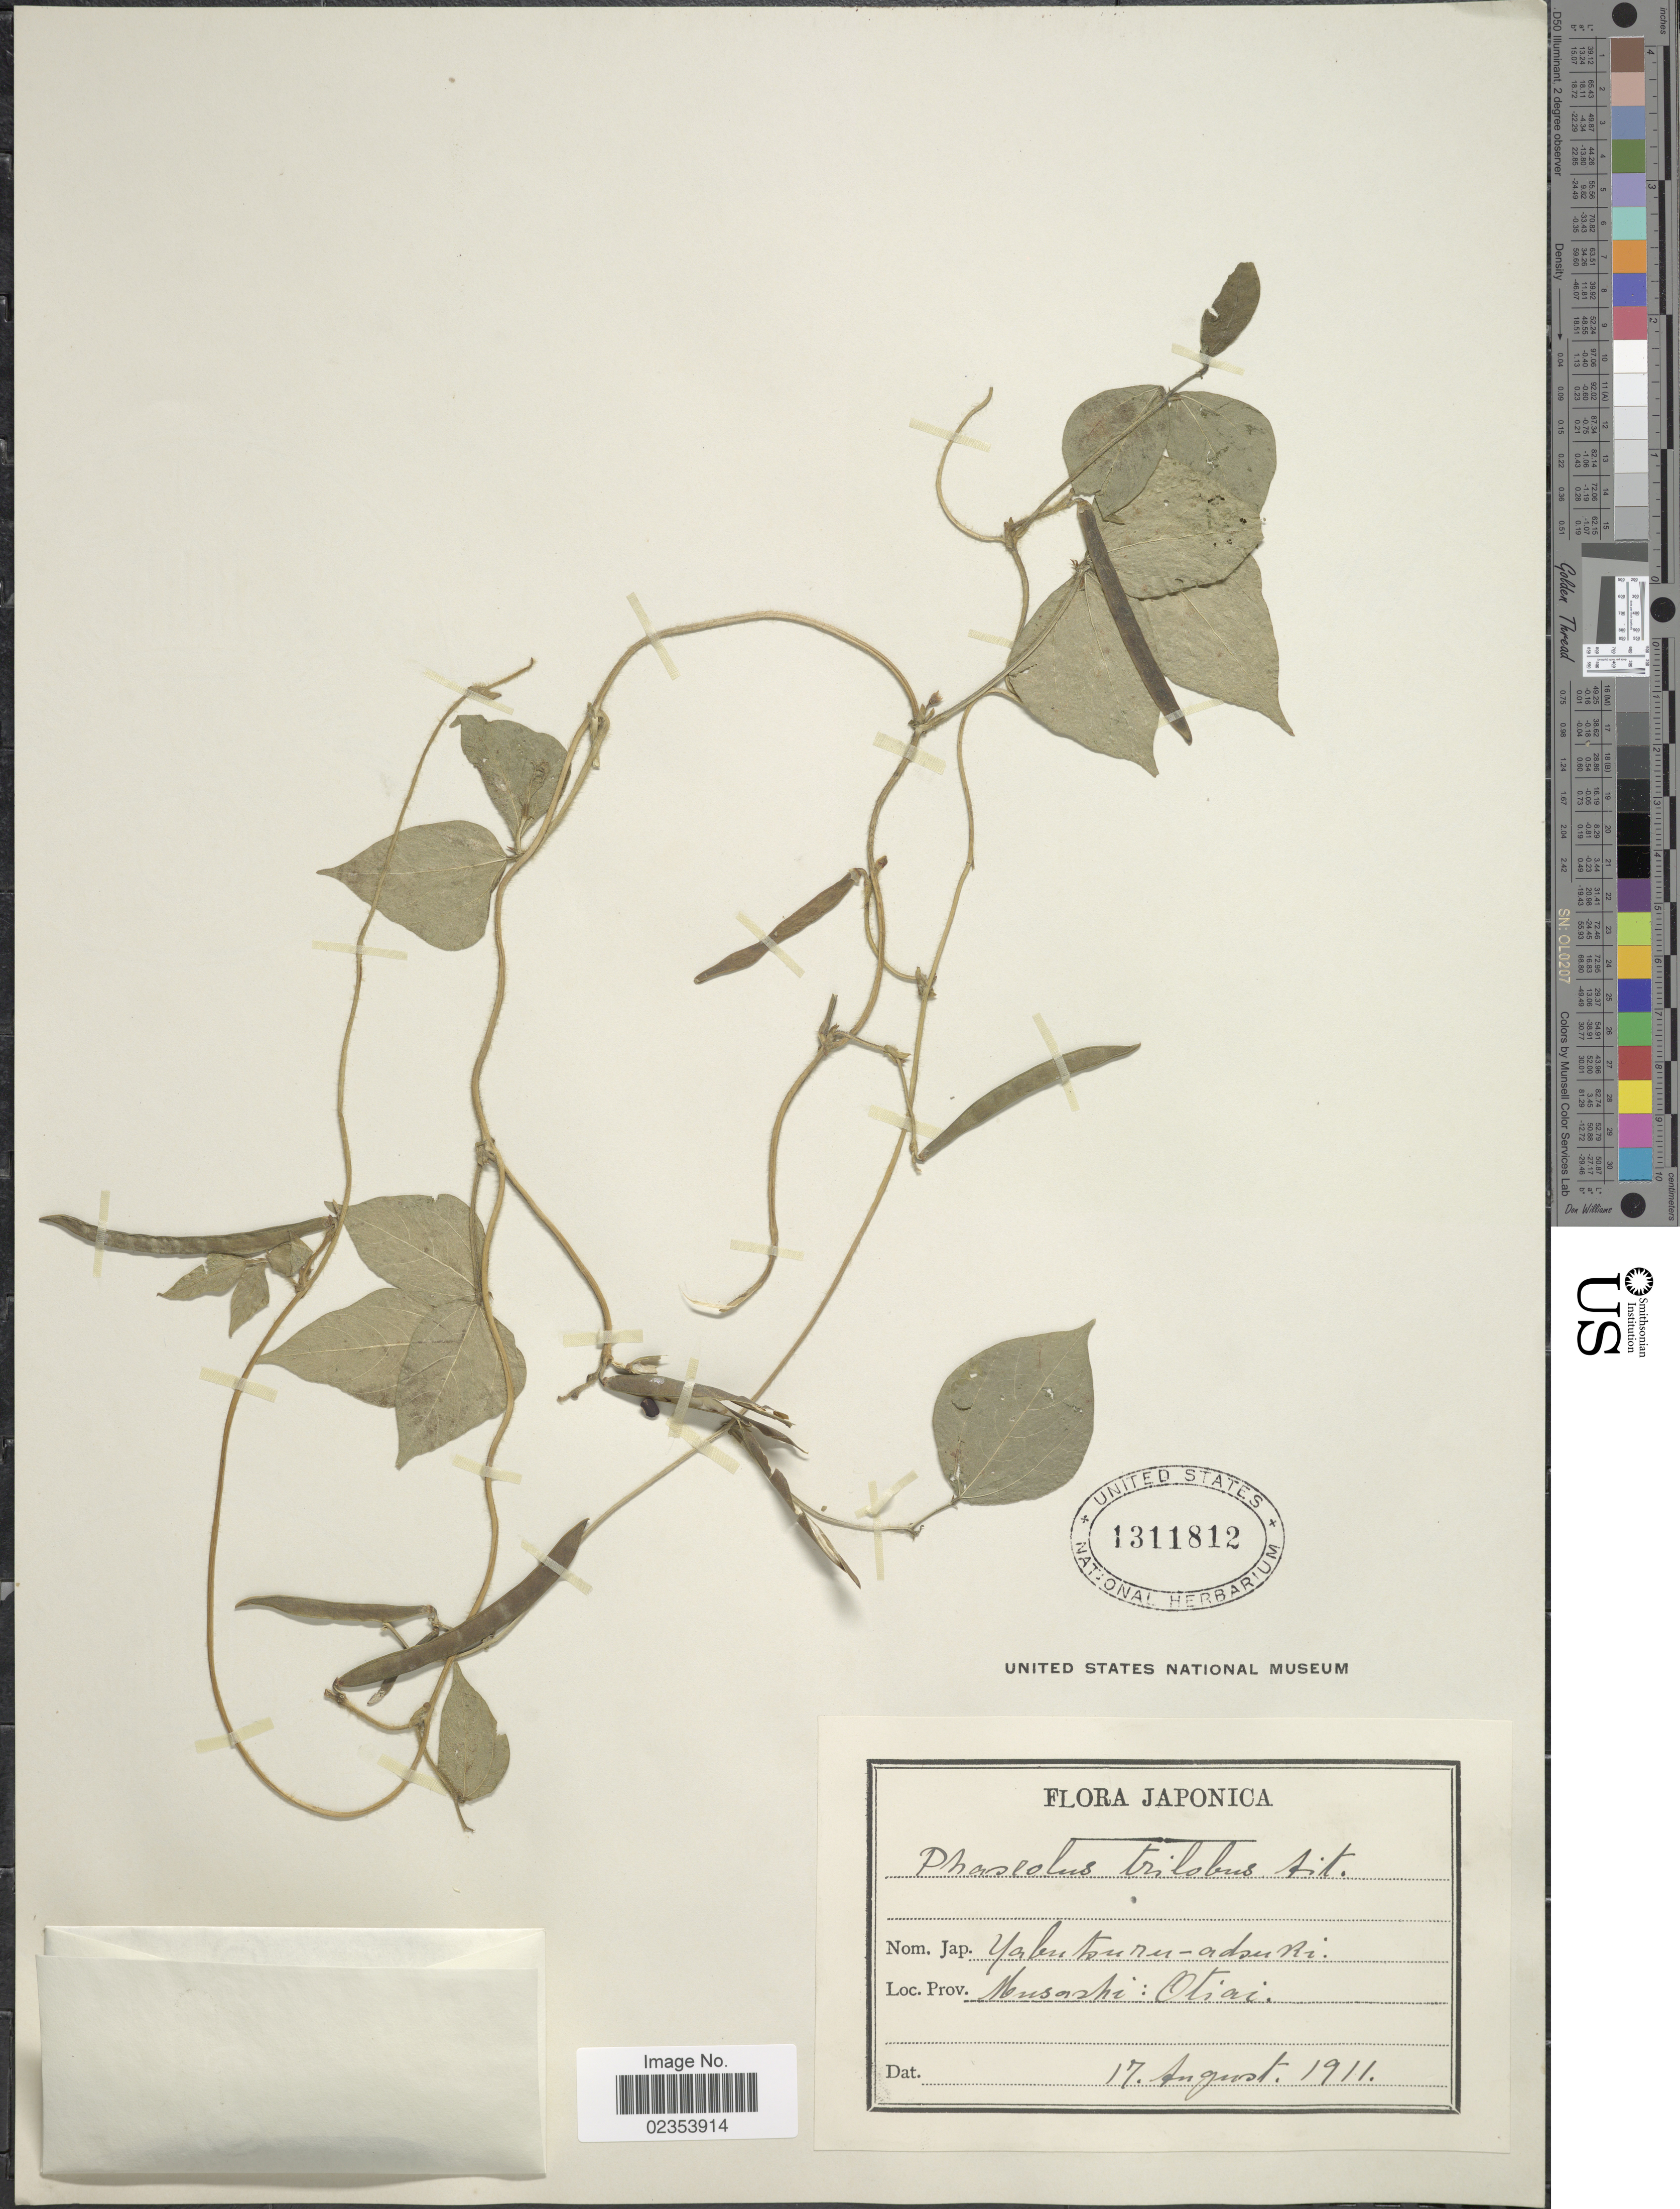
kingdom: Plantae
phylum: Tracheophyta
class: Magnoliopsida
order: Fabales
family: Fabaceae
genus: Vigna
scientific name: Vigna trilobata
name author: (L.) Verdc.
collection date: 1911-08-17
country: Japan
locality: Musashi: Otiai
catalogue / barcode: US 1311812